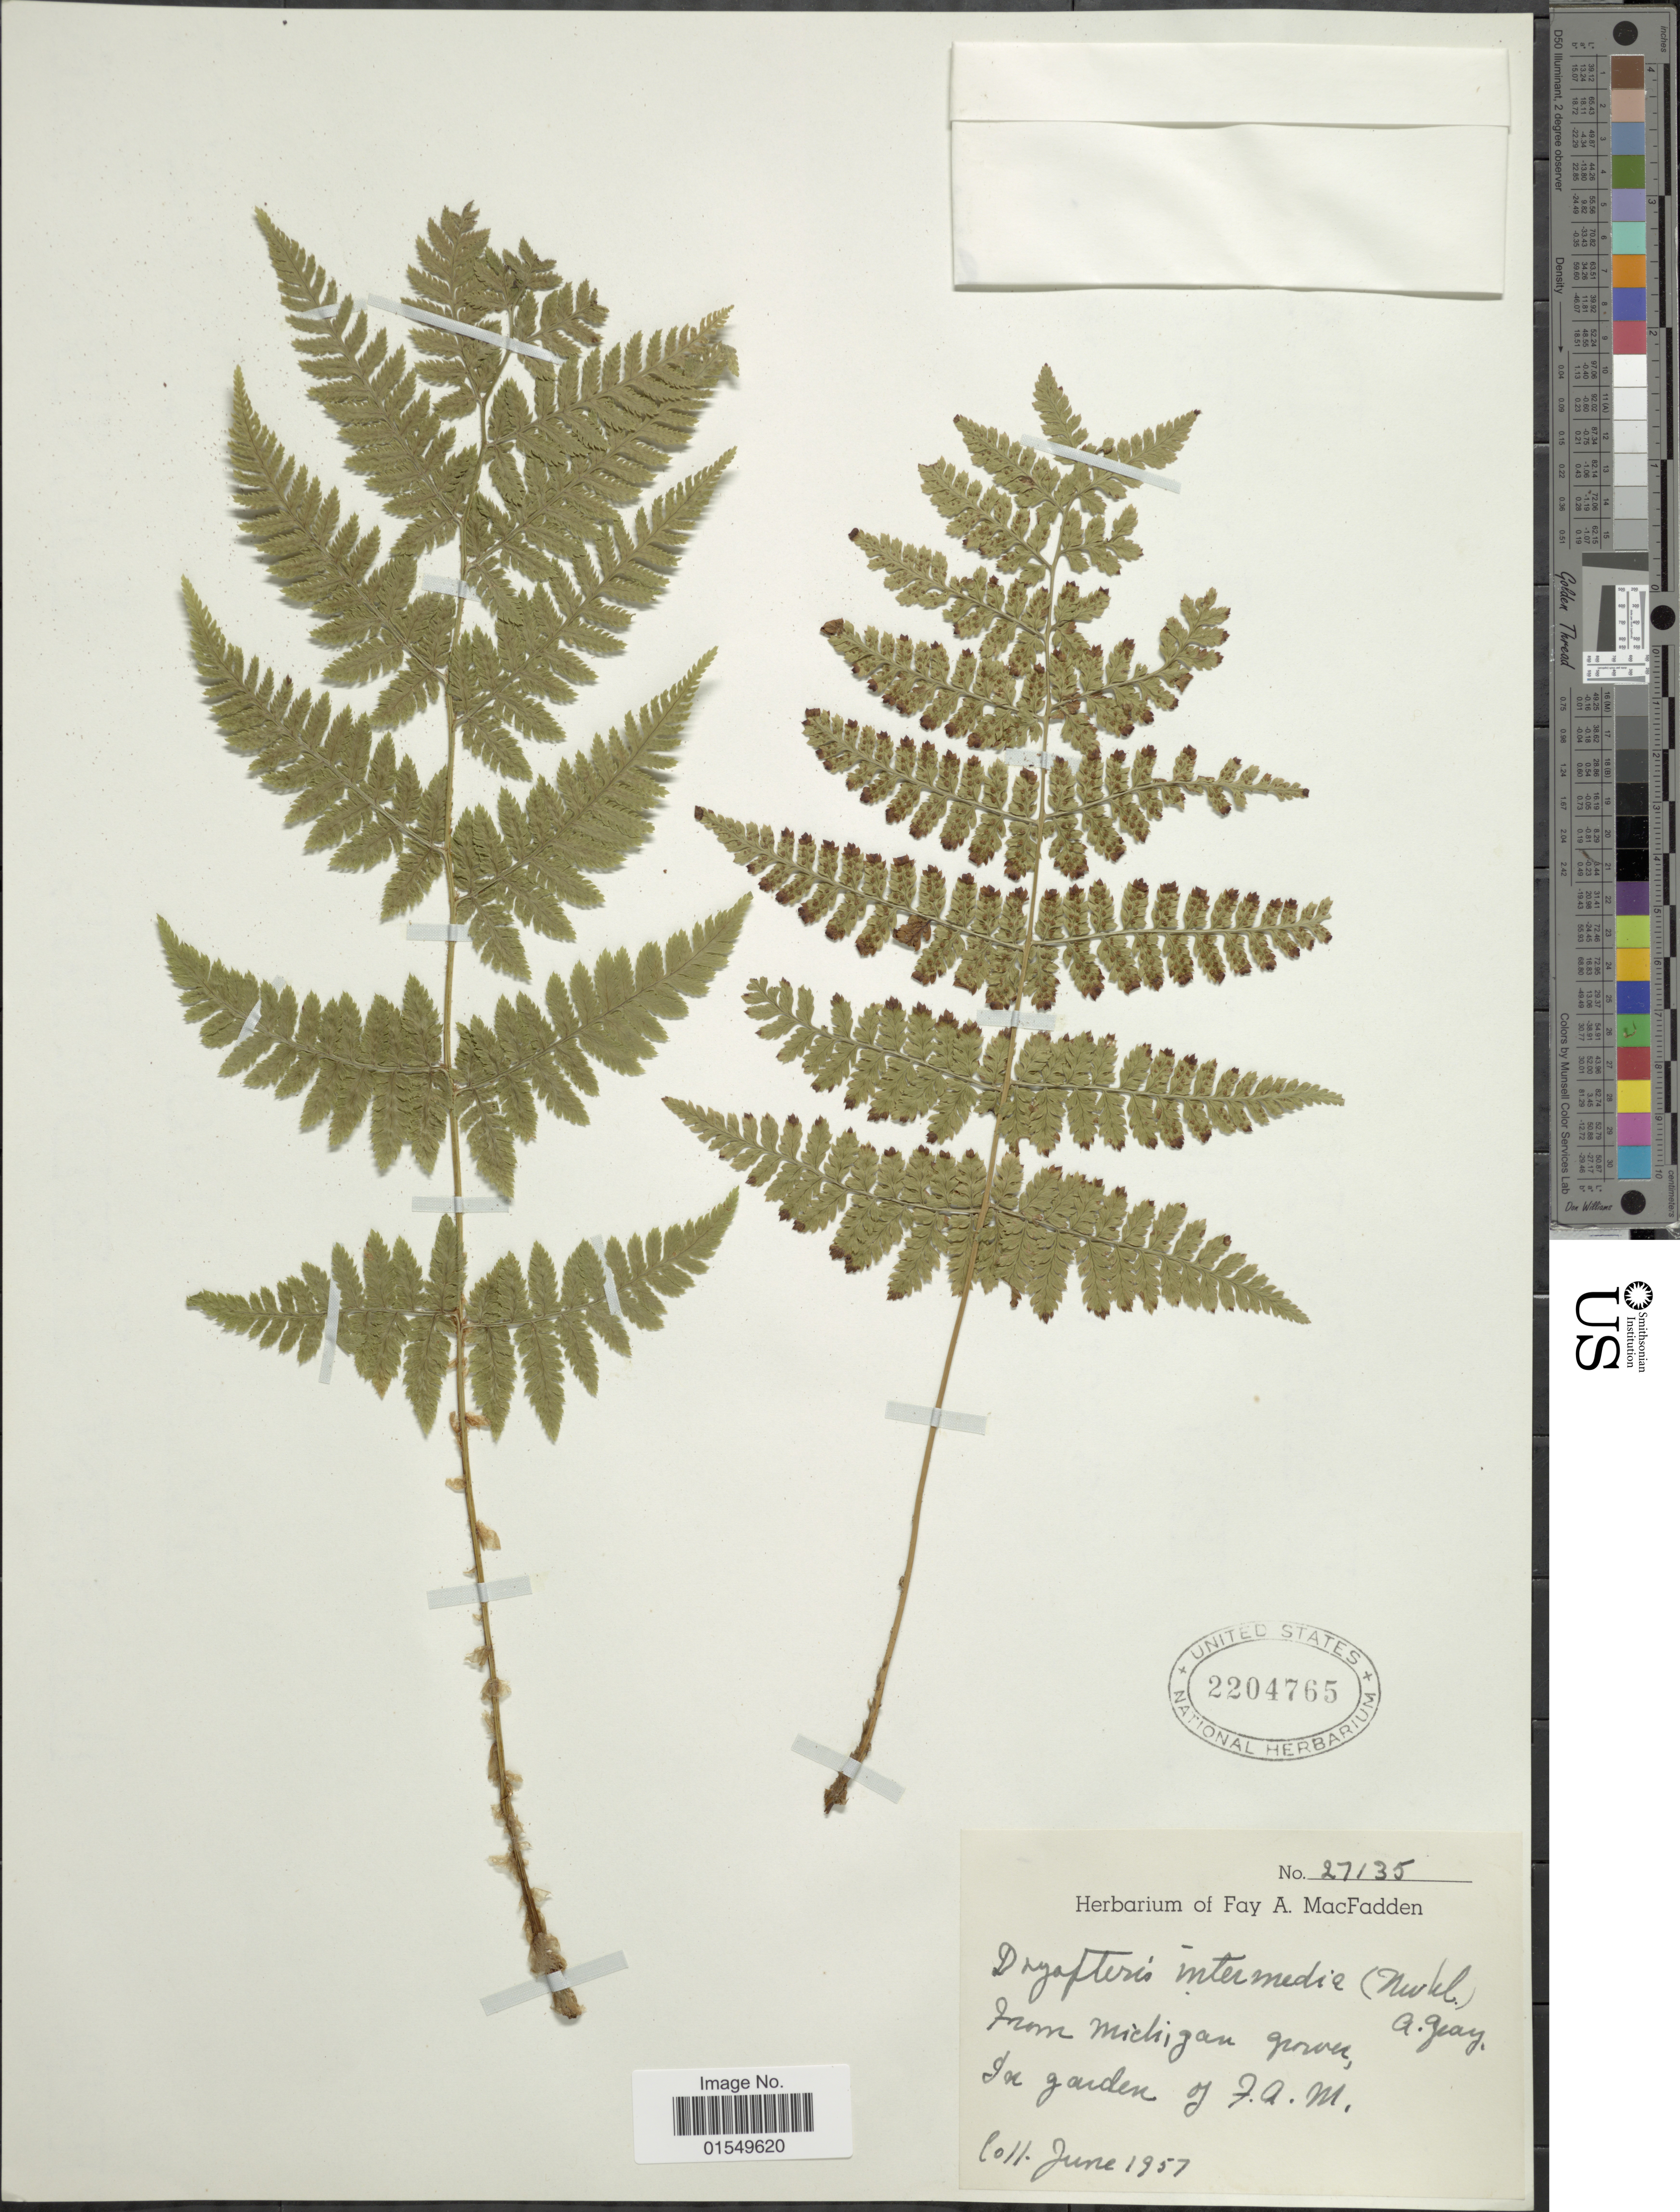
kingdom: Plantae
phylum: Tracheophyta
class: Polypodiopsida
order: Polypodiales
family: Dryopteridaceae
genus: Dryopteris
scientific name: Dryopteris carthusiana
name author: (Villars) H.P. Fuchs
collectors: ex herb. Fay A. MacFadden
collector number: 27135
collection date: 1957-06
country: United States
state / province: California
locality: Garden of F. A. M.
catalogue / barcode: US 2204765